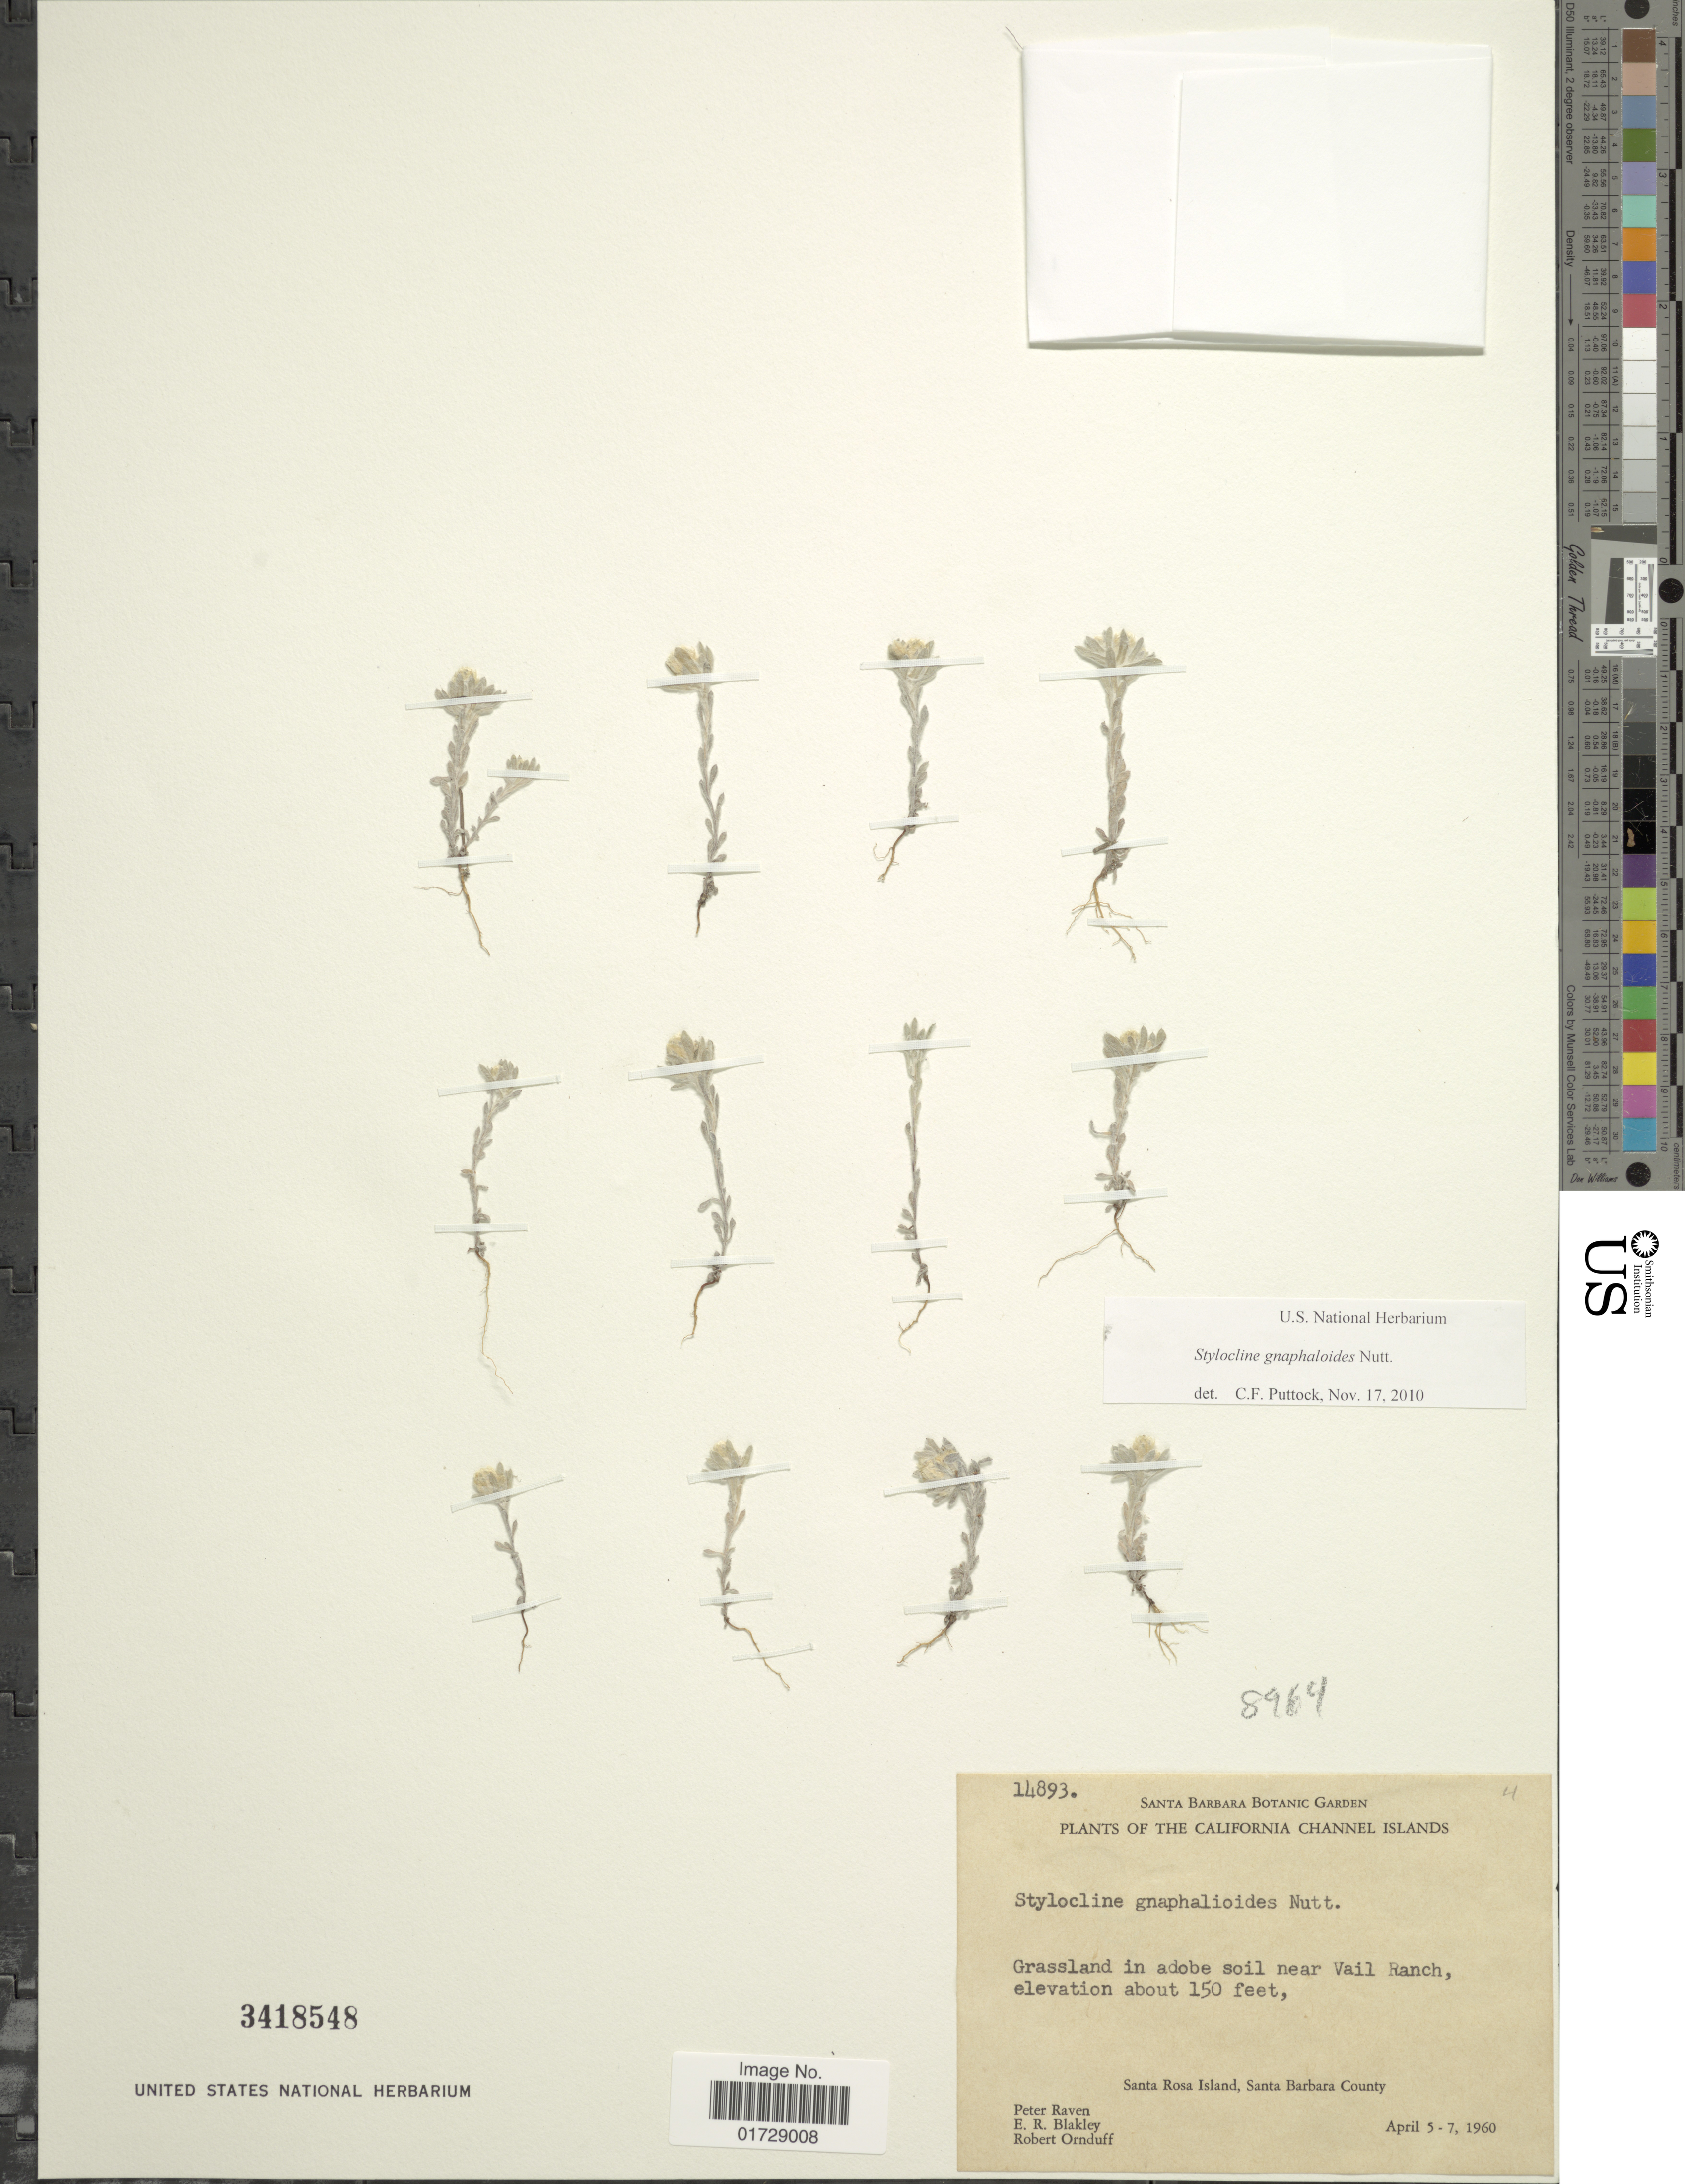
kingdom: Plantae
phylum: Tracheophyta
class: Magnoliopsida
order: Asterales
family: Asteraceae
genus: Stylocline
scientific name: Stylocline gnaphalioides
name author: Nutt.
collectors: P. Raven, E. R. Blakley & R. Ornduff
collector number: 14893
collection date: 1960-04-05/1960-04-07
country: United States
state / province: California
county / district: Santa Barbara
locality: California Channel Islands, Grassland in adobe soil near Vail Ranch, Santa Rosa Island, Santa Barbara County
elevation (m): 46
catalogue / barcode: US 3418548